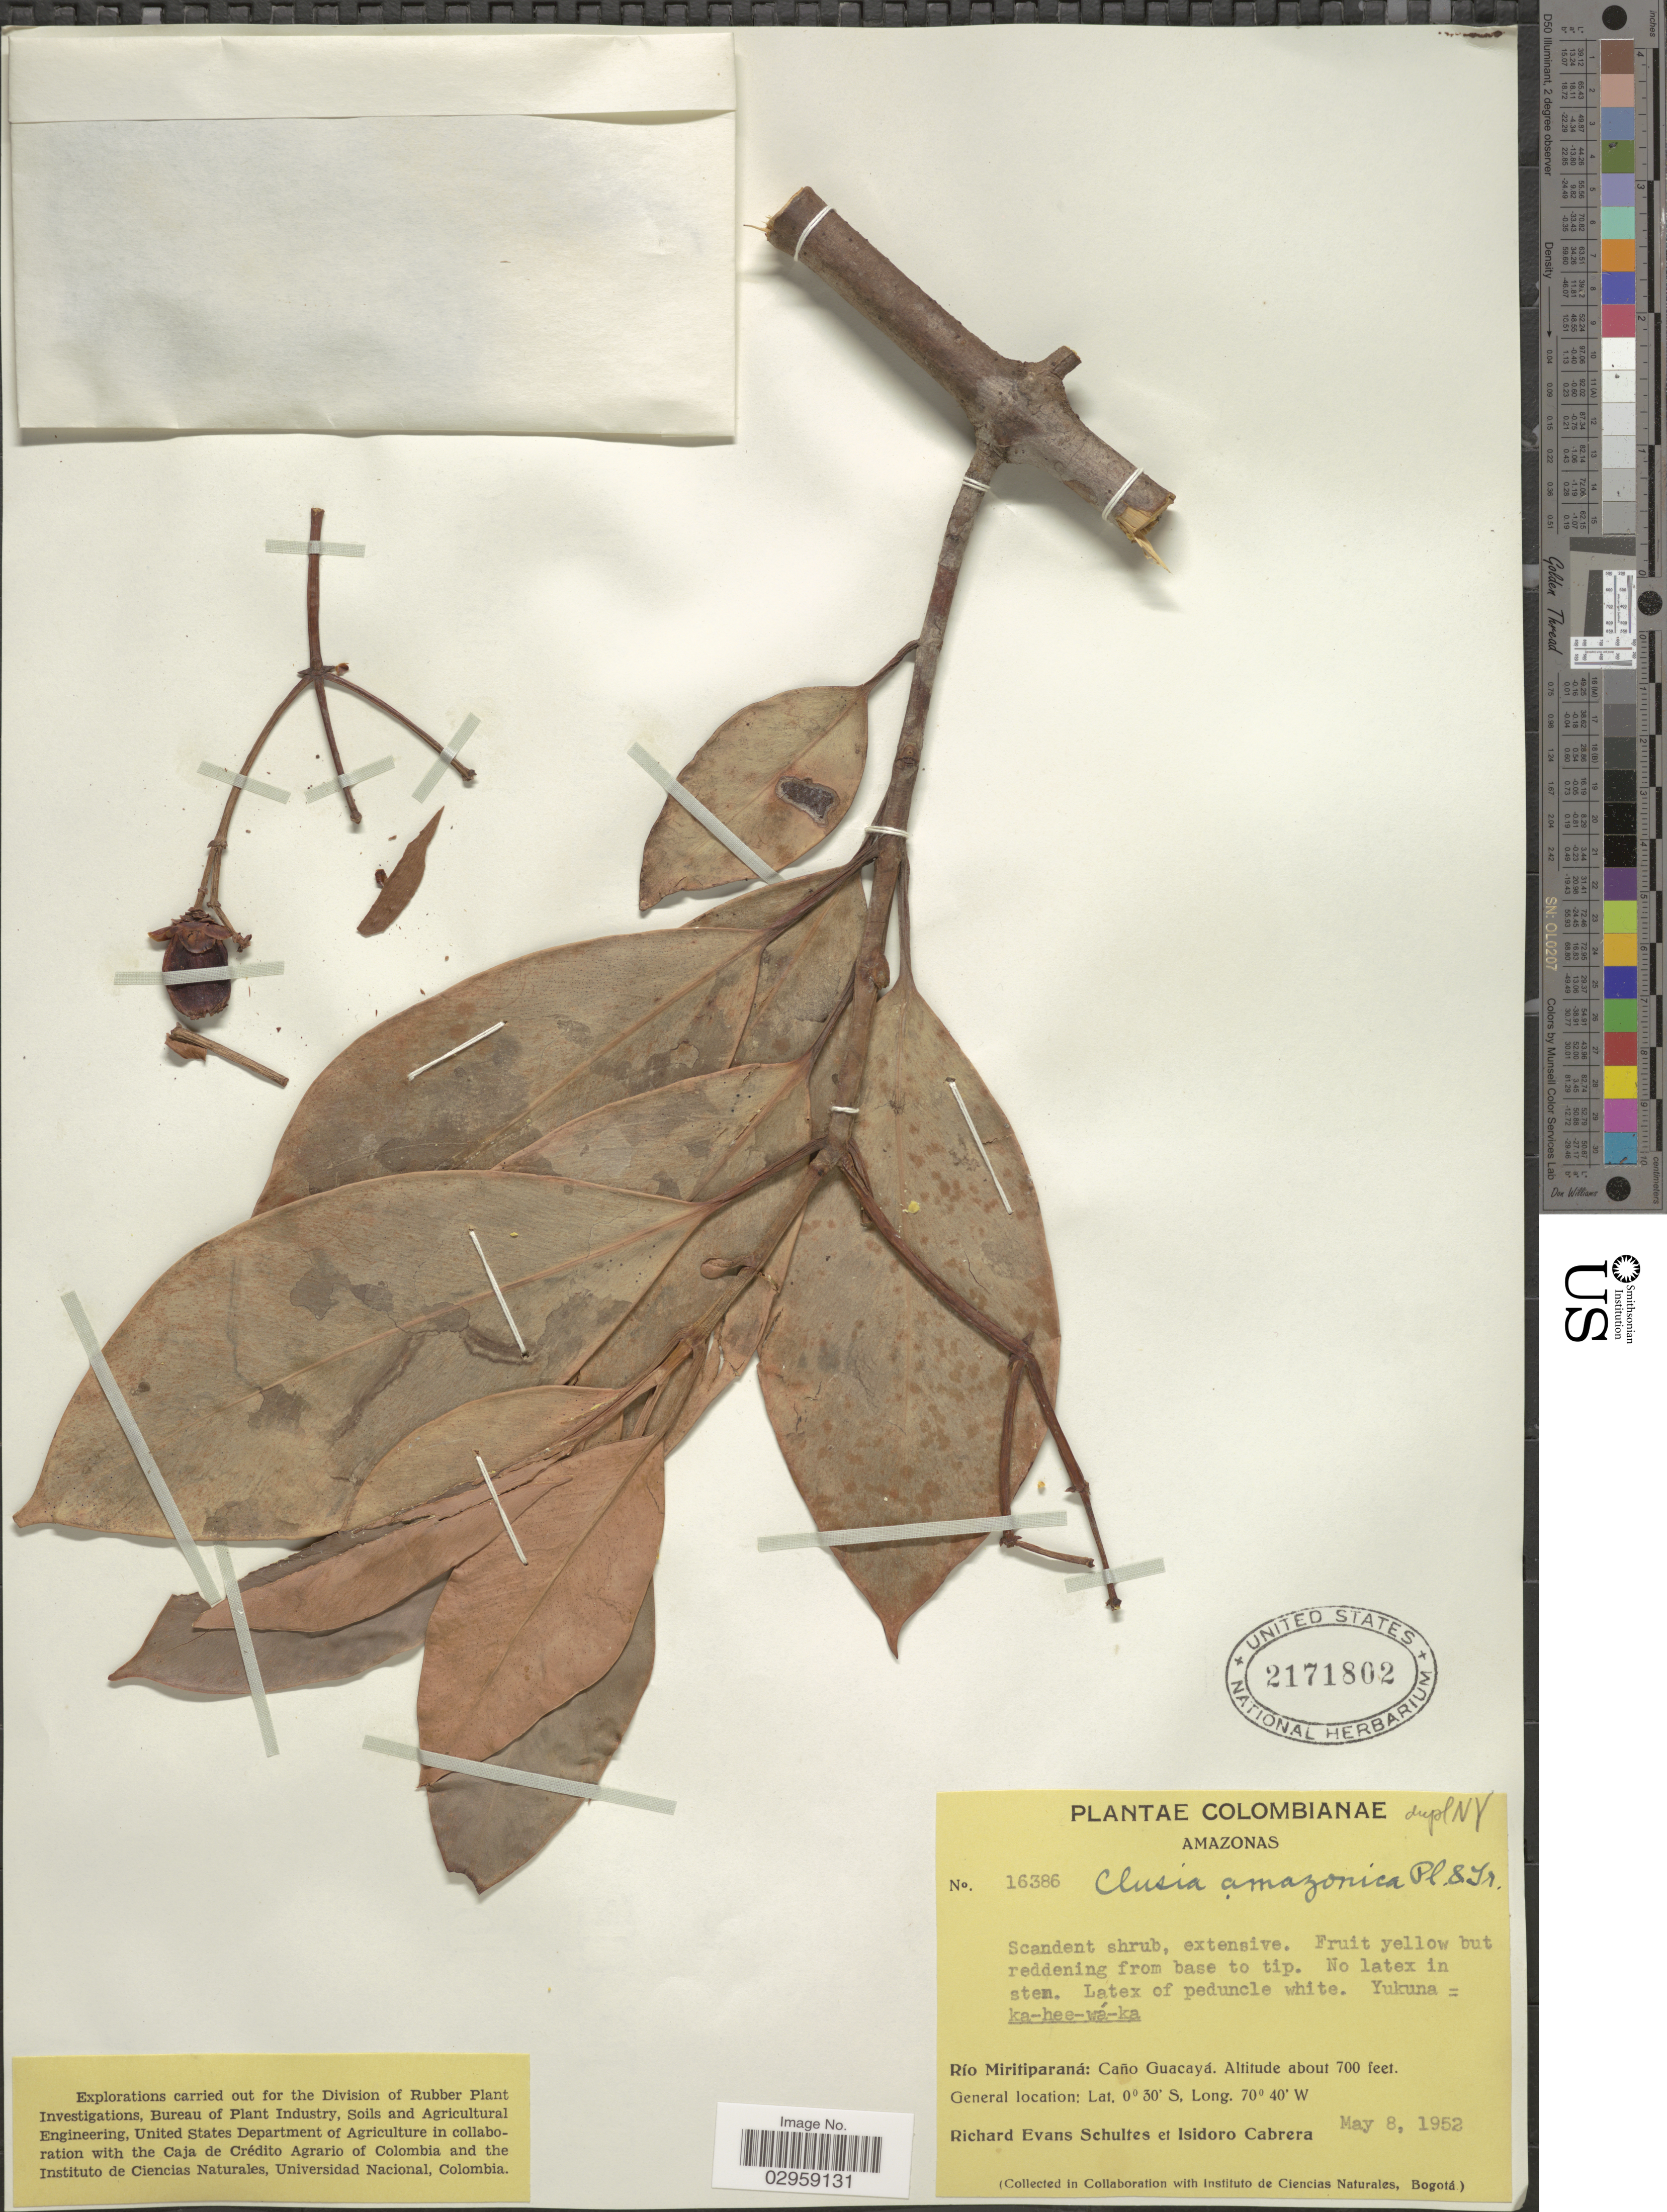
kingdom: Plantae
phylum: Tracheophyta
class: Magnoliopsida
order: Malpighiales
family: Clusiaceae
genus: Clusia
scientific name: Clusia amazonica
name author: Planch. & Triana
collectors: R. E. Schultes & I. Cabrera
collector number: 16386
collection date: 1952-05-08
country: Colombia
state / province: Amazônas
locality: Río Miritiparaná: Caño Guacaya.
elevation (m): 213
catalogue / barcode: US 2171802